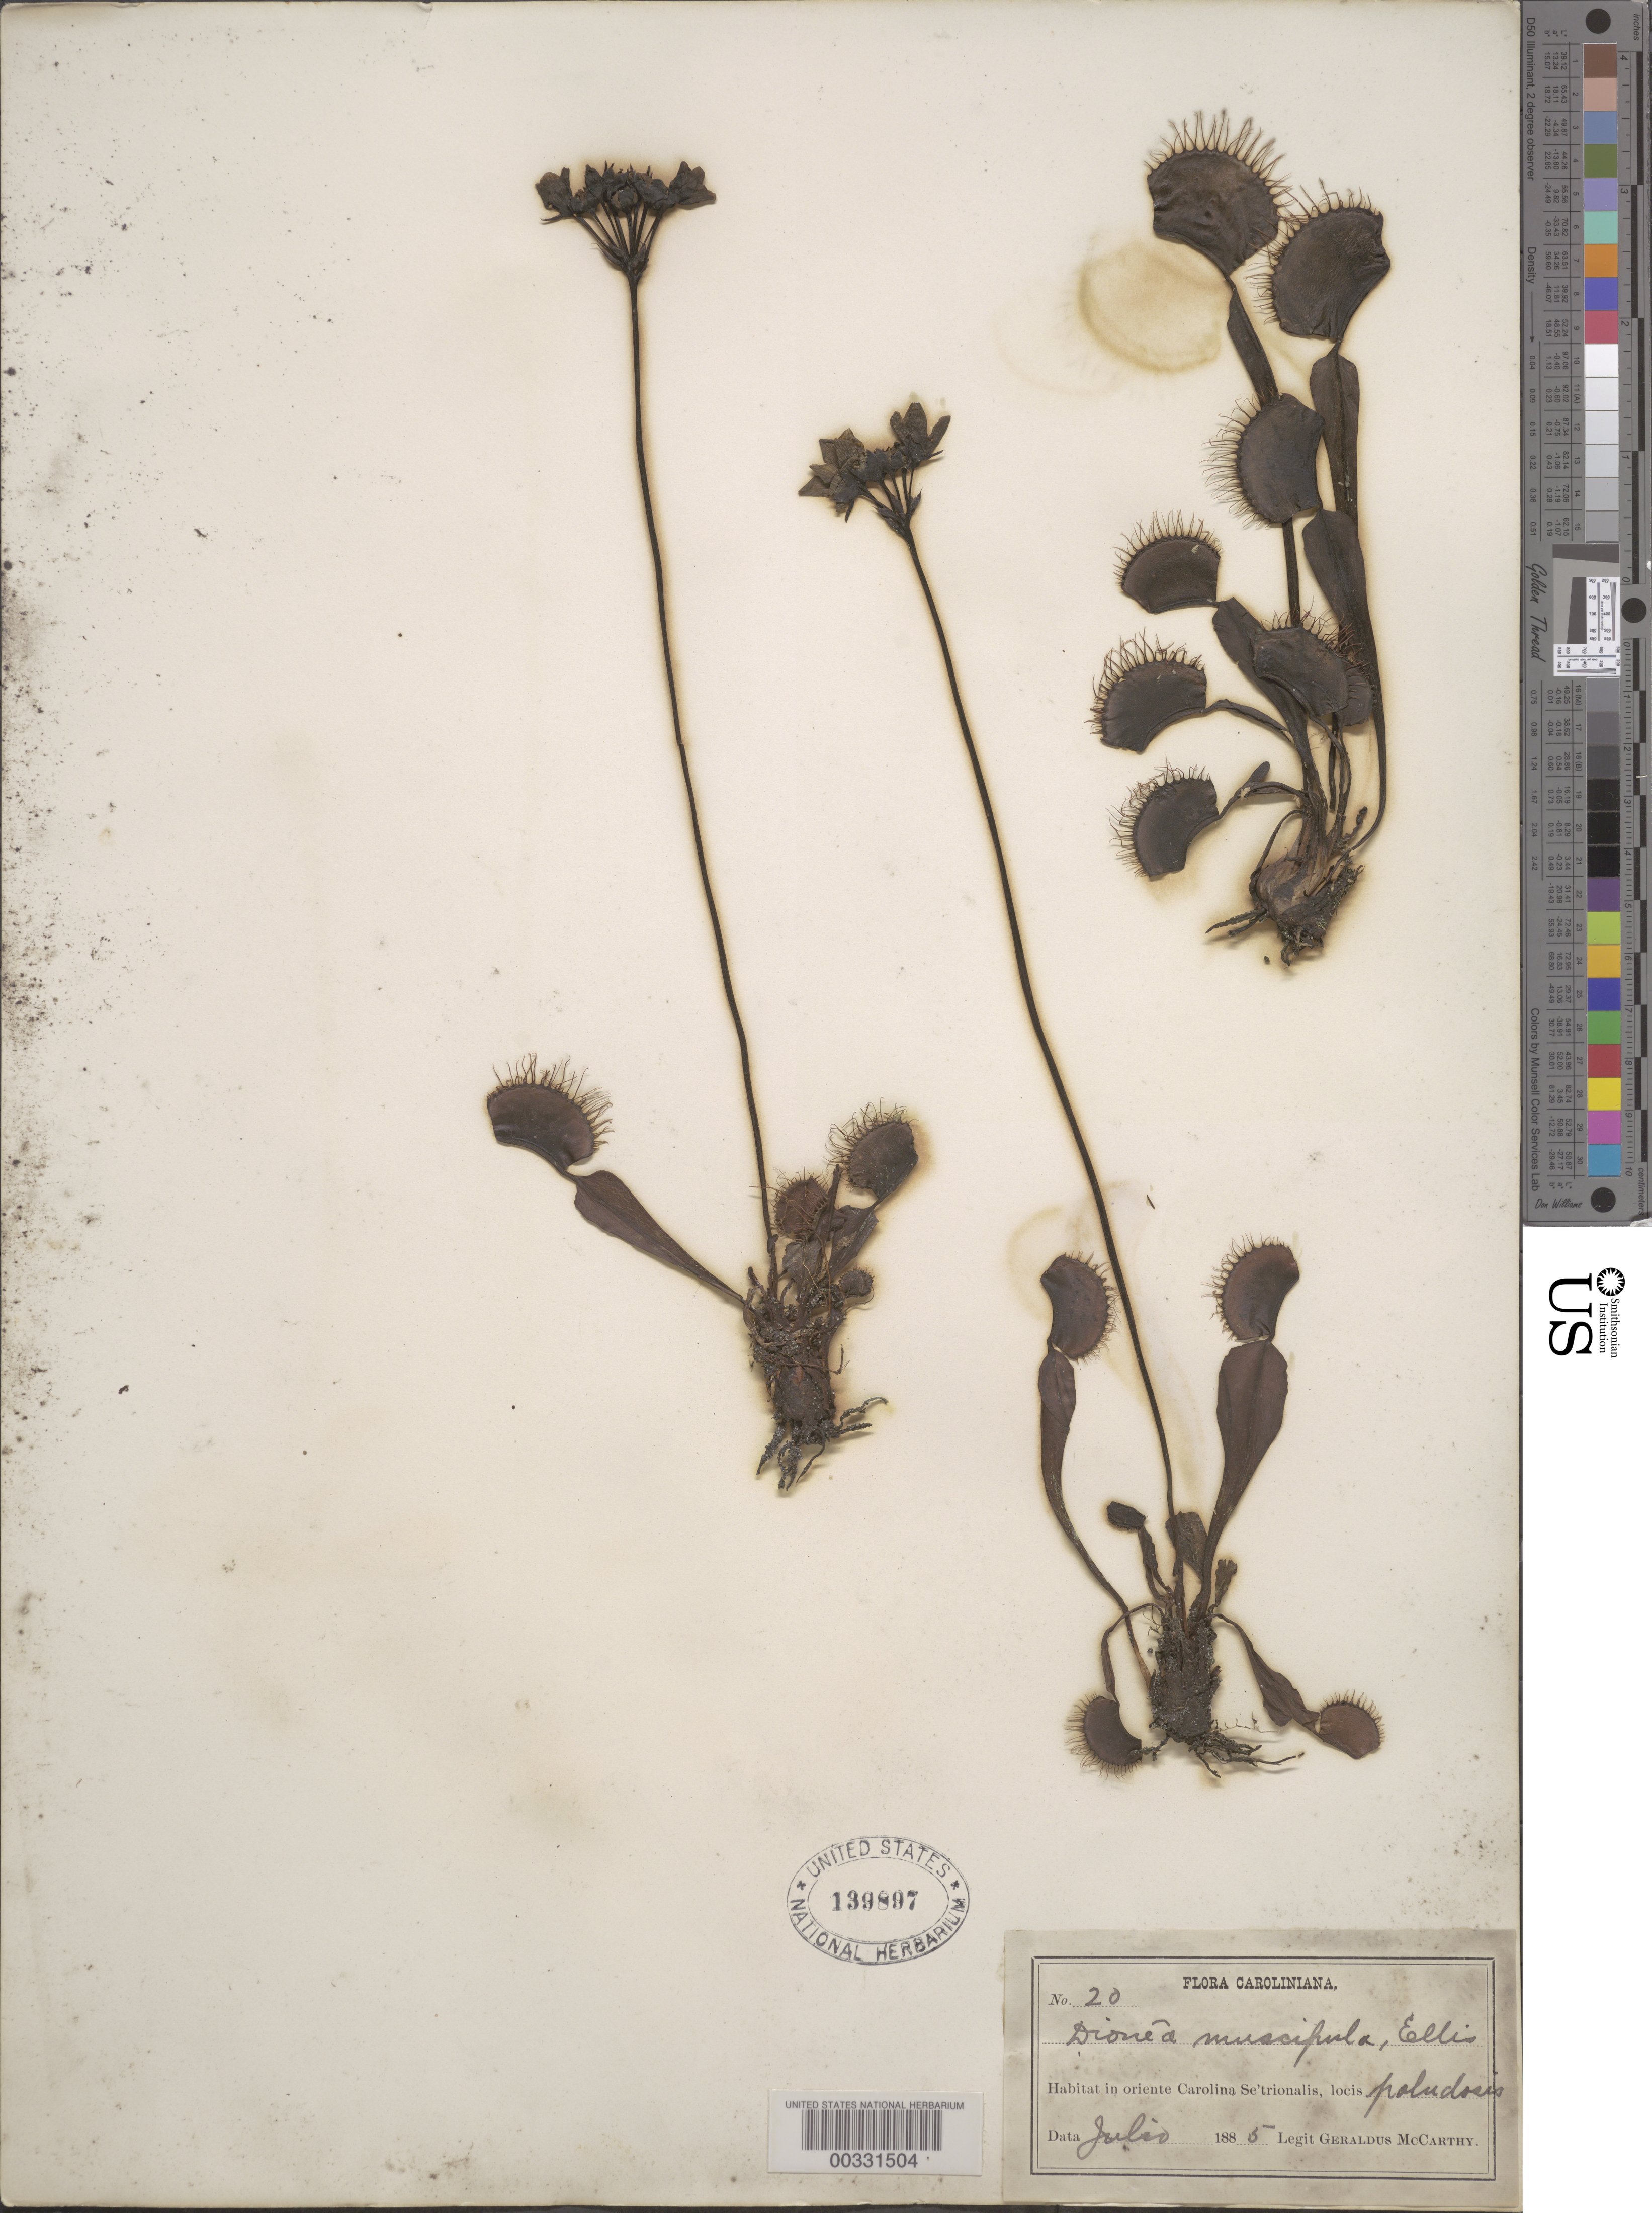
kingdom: Plantae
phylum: Tracheophyta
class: Magnoliopsida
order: Caryophyllales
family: Droseraceae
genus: Dionaea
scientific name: Dionaea muscipula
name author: J. Ellis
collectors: G. McCarthy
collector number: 20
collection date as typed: Jul 1885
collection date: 1885-07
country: United States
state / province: North Carolina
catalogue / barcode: US 139897